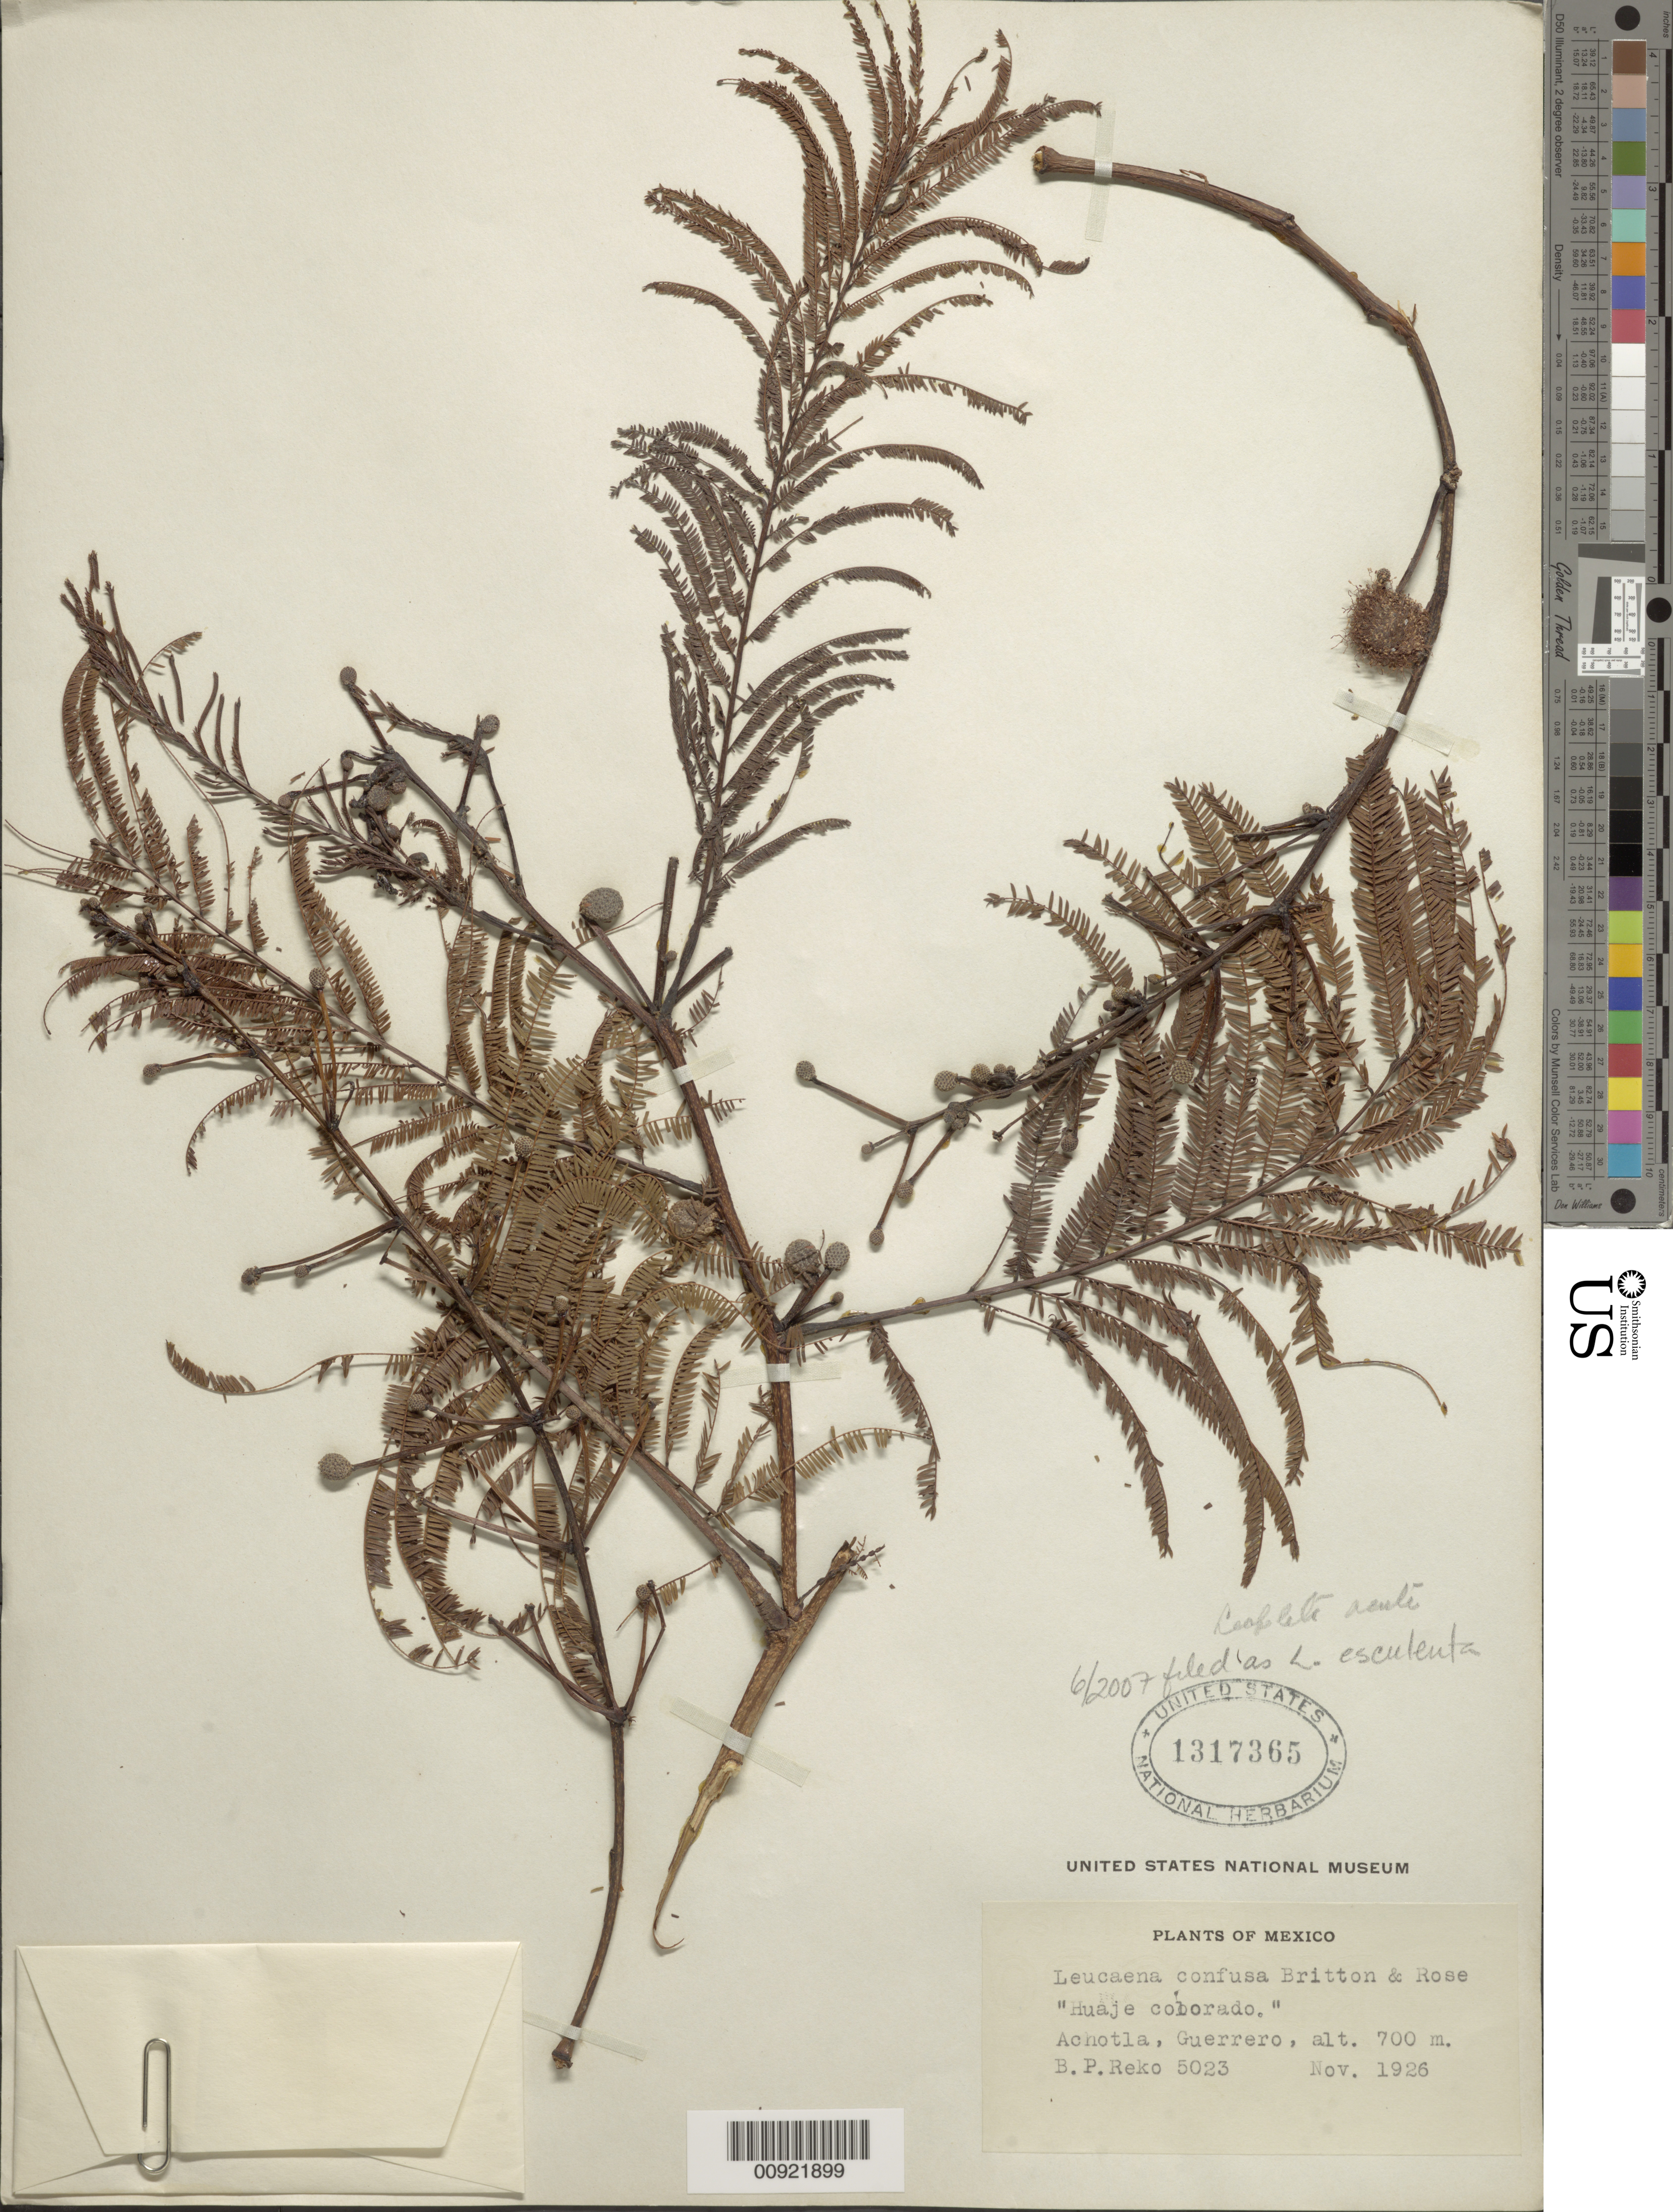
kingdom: Plantae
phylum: Tracheophyta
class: Magnoliopsida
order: Fabales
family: Fabaceae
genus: Leucaena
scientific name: Leucaena esculenta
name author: (Moc. & Sessé ex DC.) Benth.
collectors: B. P. Reko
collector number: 5023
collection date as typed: Nov 1926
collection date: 1926-11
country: Mexico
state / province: Guerrero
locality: Achotla, Guerrero.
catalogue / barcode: US 1317365